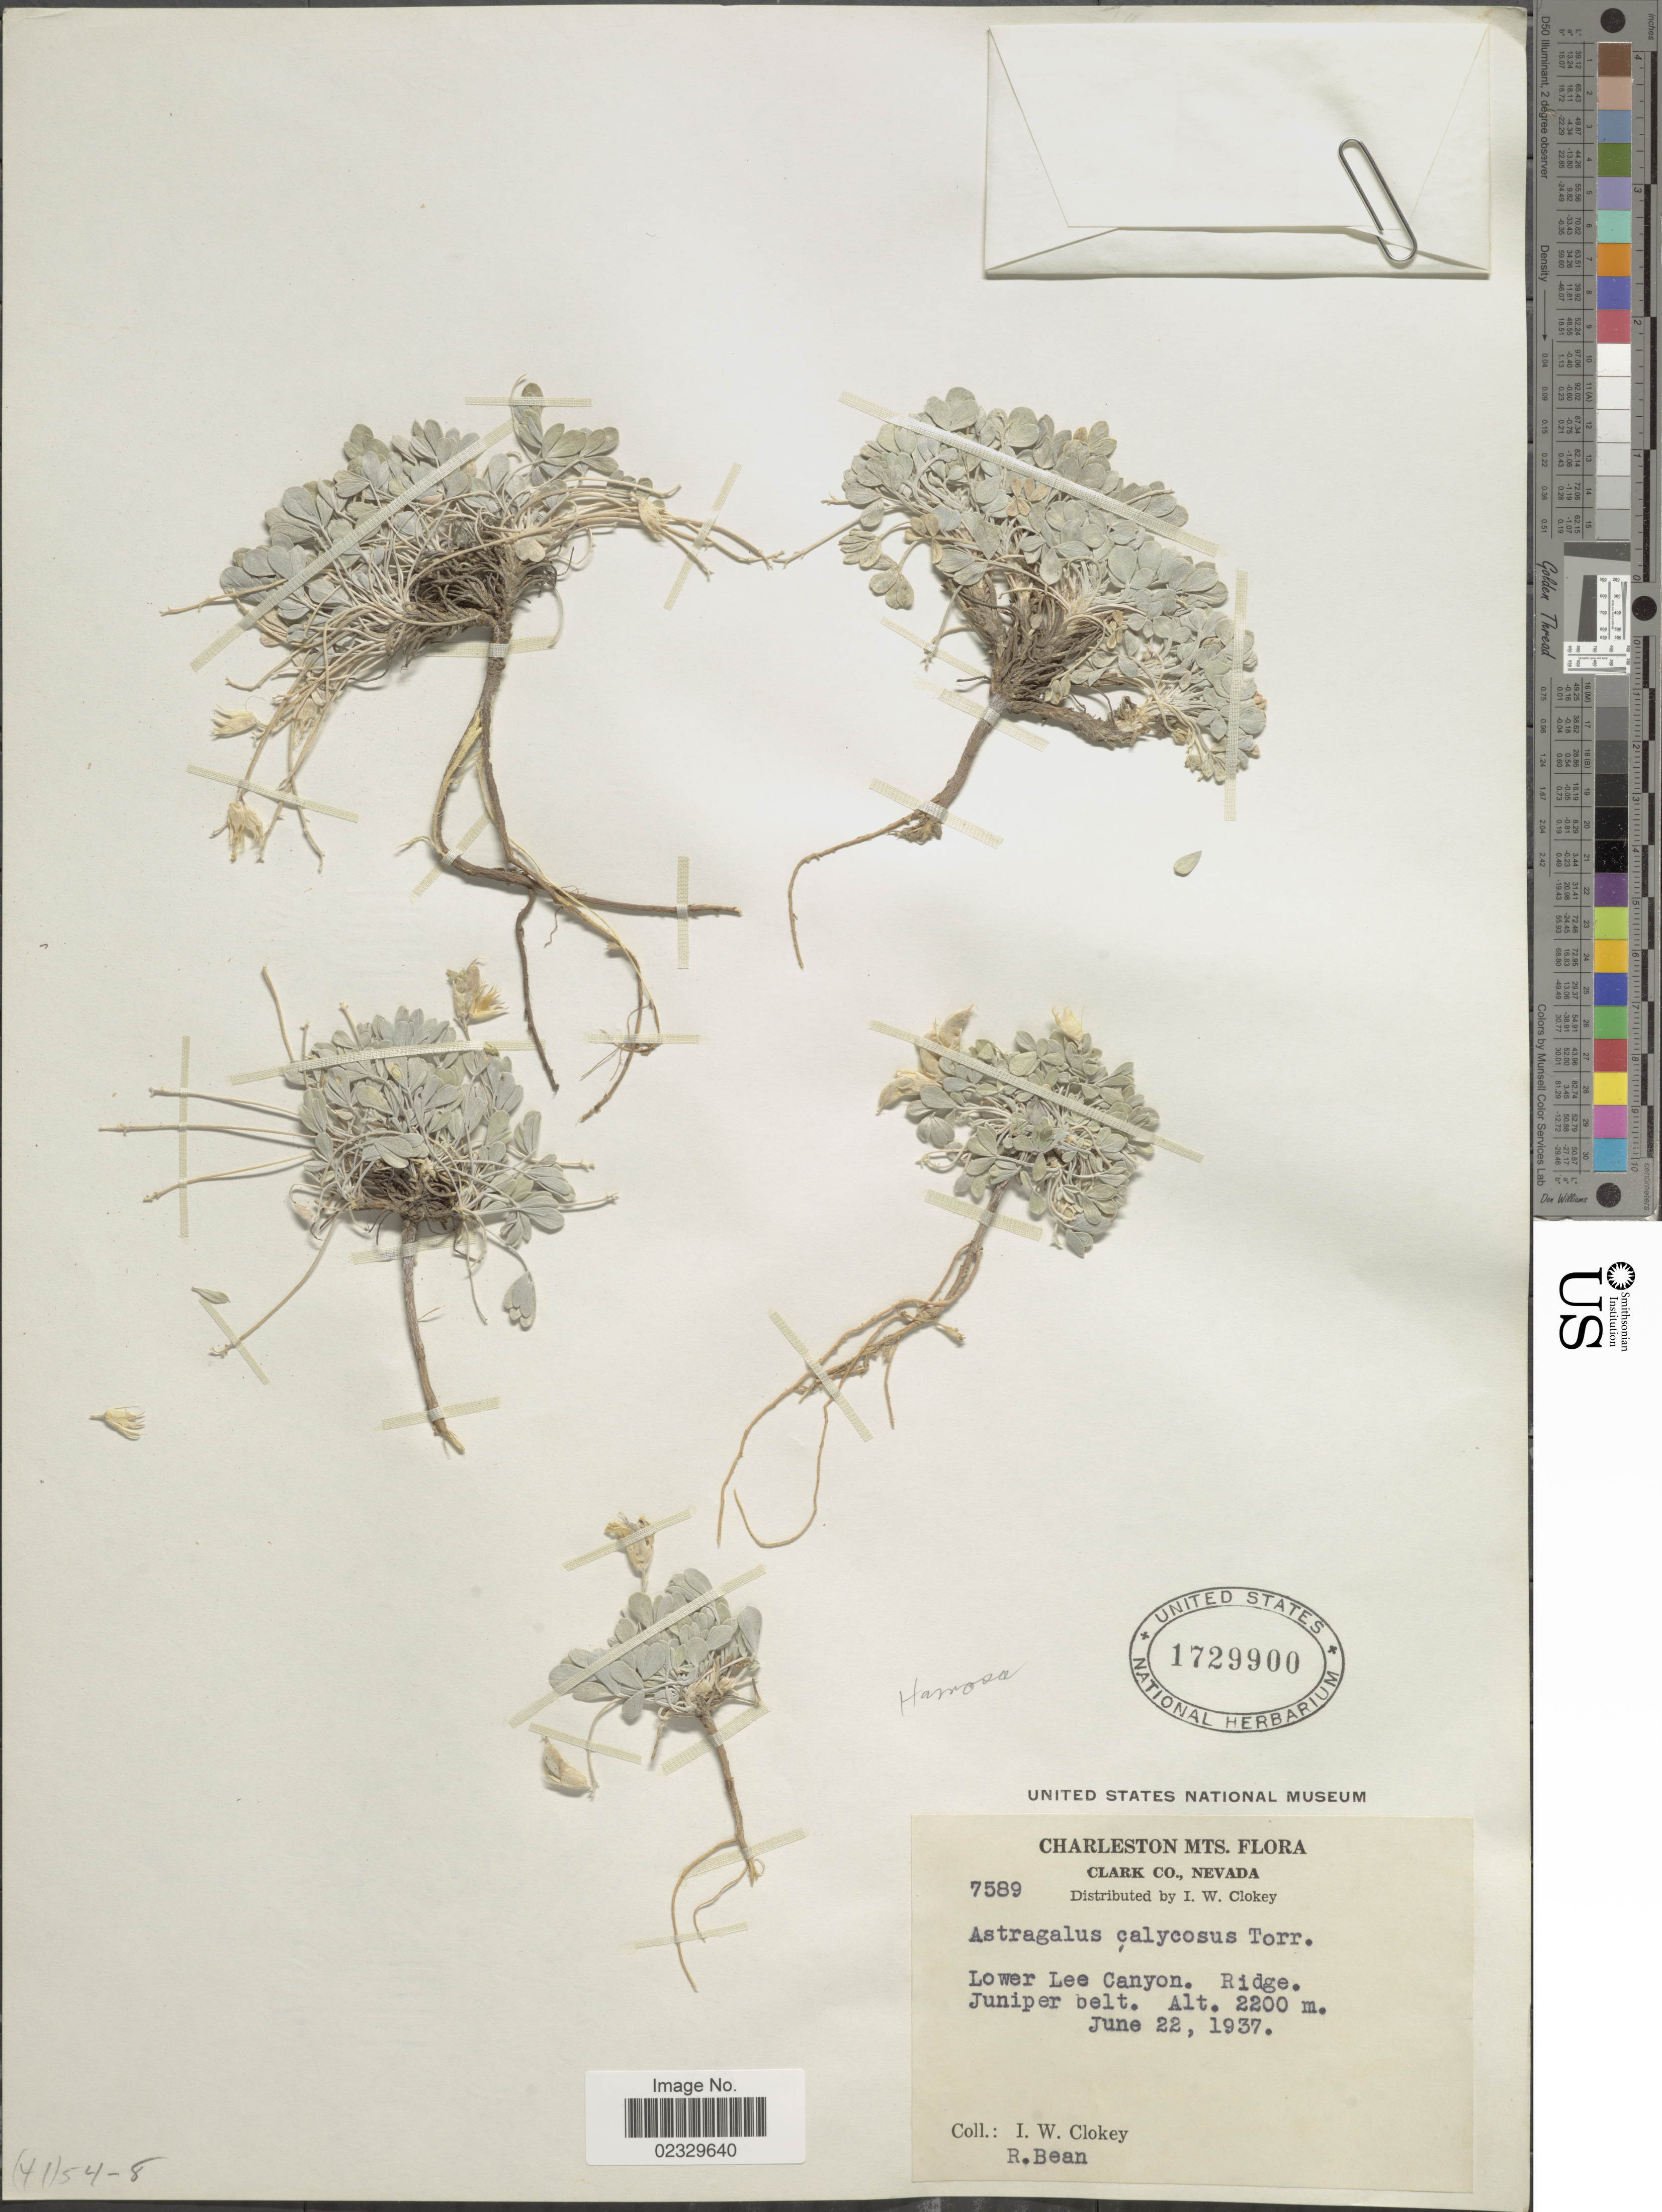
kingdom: Plantae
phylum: Tracheophyta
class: Magnoliopsida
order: Fabales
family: Fabaceae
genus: Astragalus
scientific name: Astragalus calycosus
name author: Torr. ex S. Watson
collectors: I. W. Clokey & R. Bean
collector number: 7589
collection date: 1937-06-22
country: United States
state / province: Nevada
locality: Charleston Mts. Clark Co. Lower Lee County. Ridge. Juniper belt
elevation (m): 2200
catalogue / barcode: US 1729900